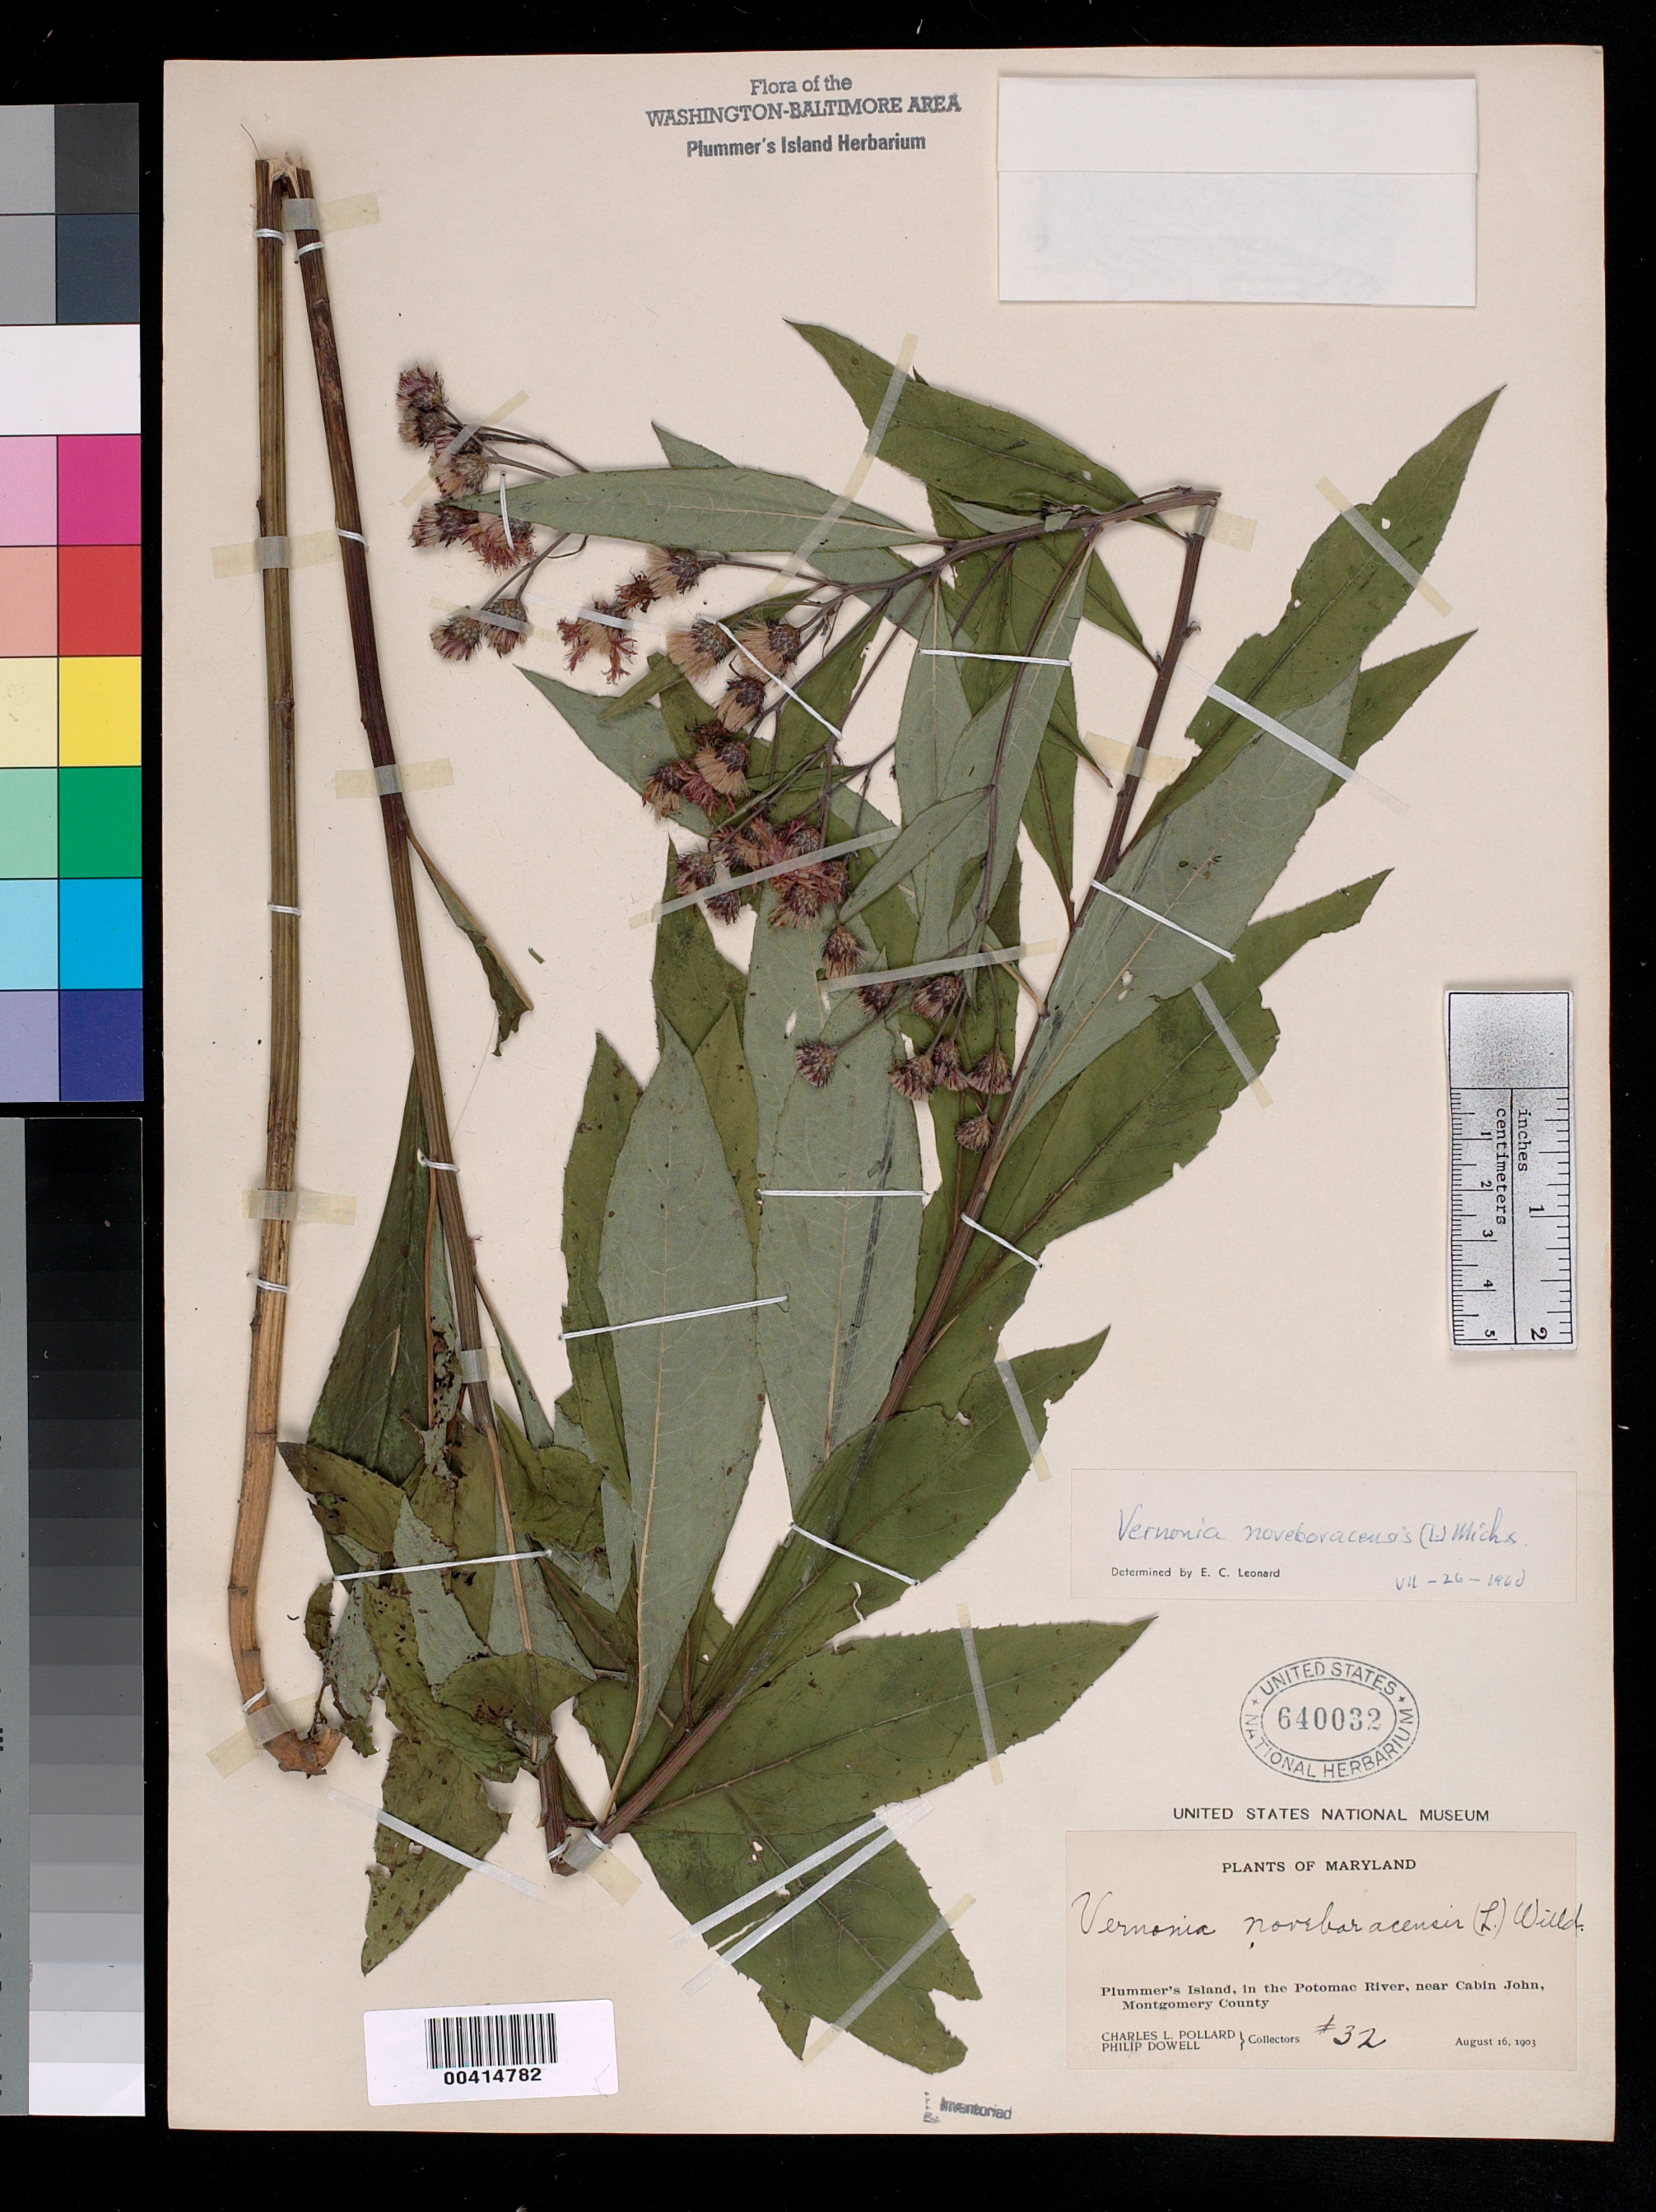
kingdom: Plantae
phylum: Tracheophyta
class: Magnoliopsida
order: Asterales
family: Asteraceae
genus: Vernonia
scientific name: Vernonia noveboracensis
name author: (L.) Michx.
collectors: C. L. Pollard & P. Dowell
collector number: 32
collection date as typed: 16 Aug 1903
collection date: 1903-08-16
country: United States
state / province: Maryland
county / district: Montgomery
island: Plummers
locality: Plummer's Island C. & O. Canal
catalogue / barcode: US 640032